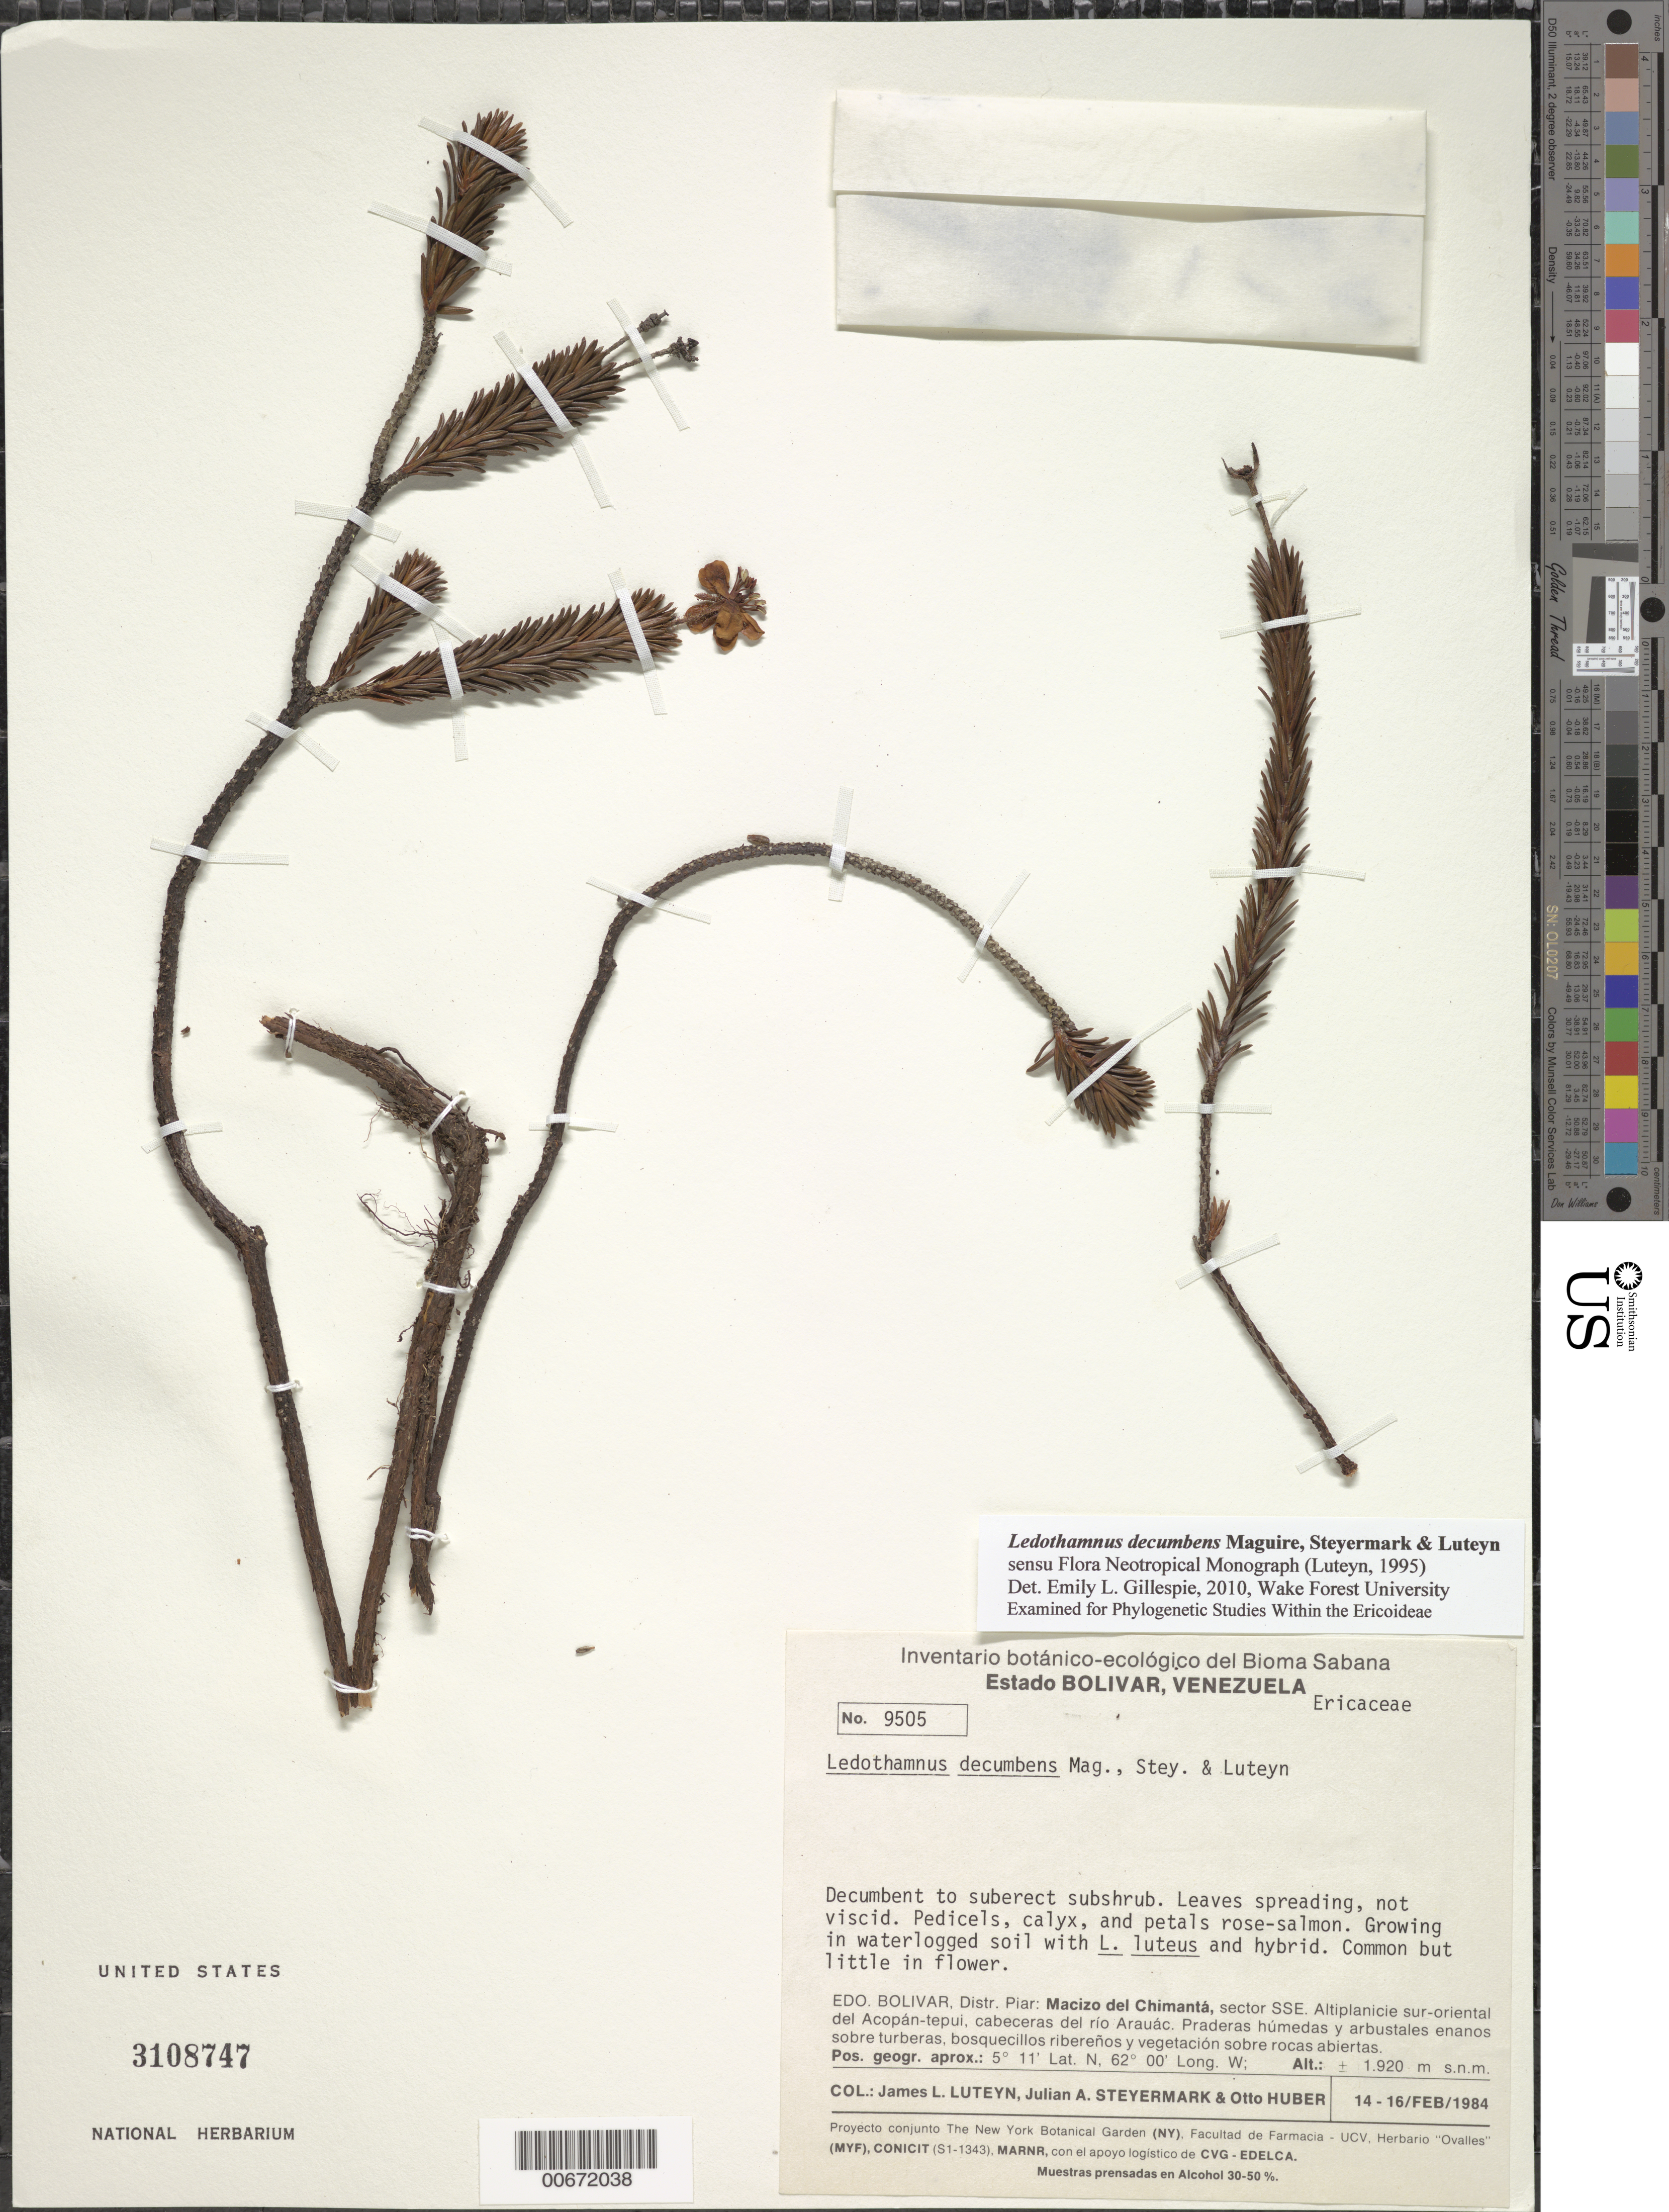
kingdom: Plantae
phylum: Tracheophyta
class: Magnoliopsida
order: Ericales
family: Ericaceae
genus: Ledothamnus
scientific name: Ledothamnus decumbens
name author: Maguire et al.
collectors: J. L. Luteyn, J. Steyermark & O. Huber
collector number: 9505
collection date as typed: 14-Feb-84 to 16-Feb-84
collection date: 1984-02-14/1984-02-16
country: Venezuela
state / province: Bolívar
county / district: Piar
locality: Macizo del Chimantá, sector SSE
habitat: Praderas húmedas y arbustales enanos sobre turberas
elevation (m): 1920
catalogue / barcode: US 3108747